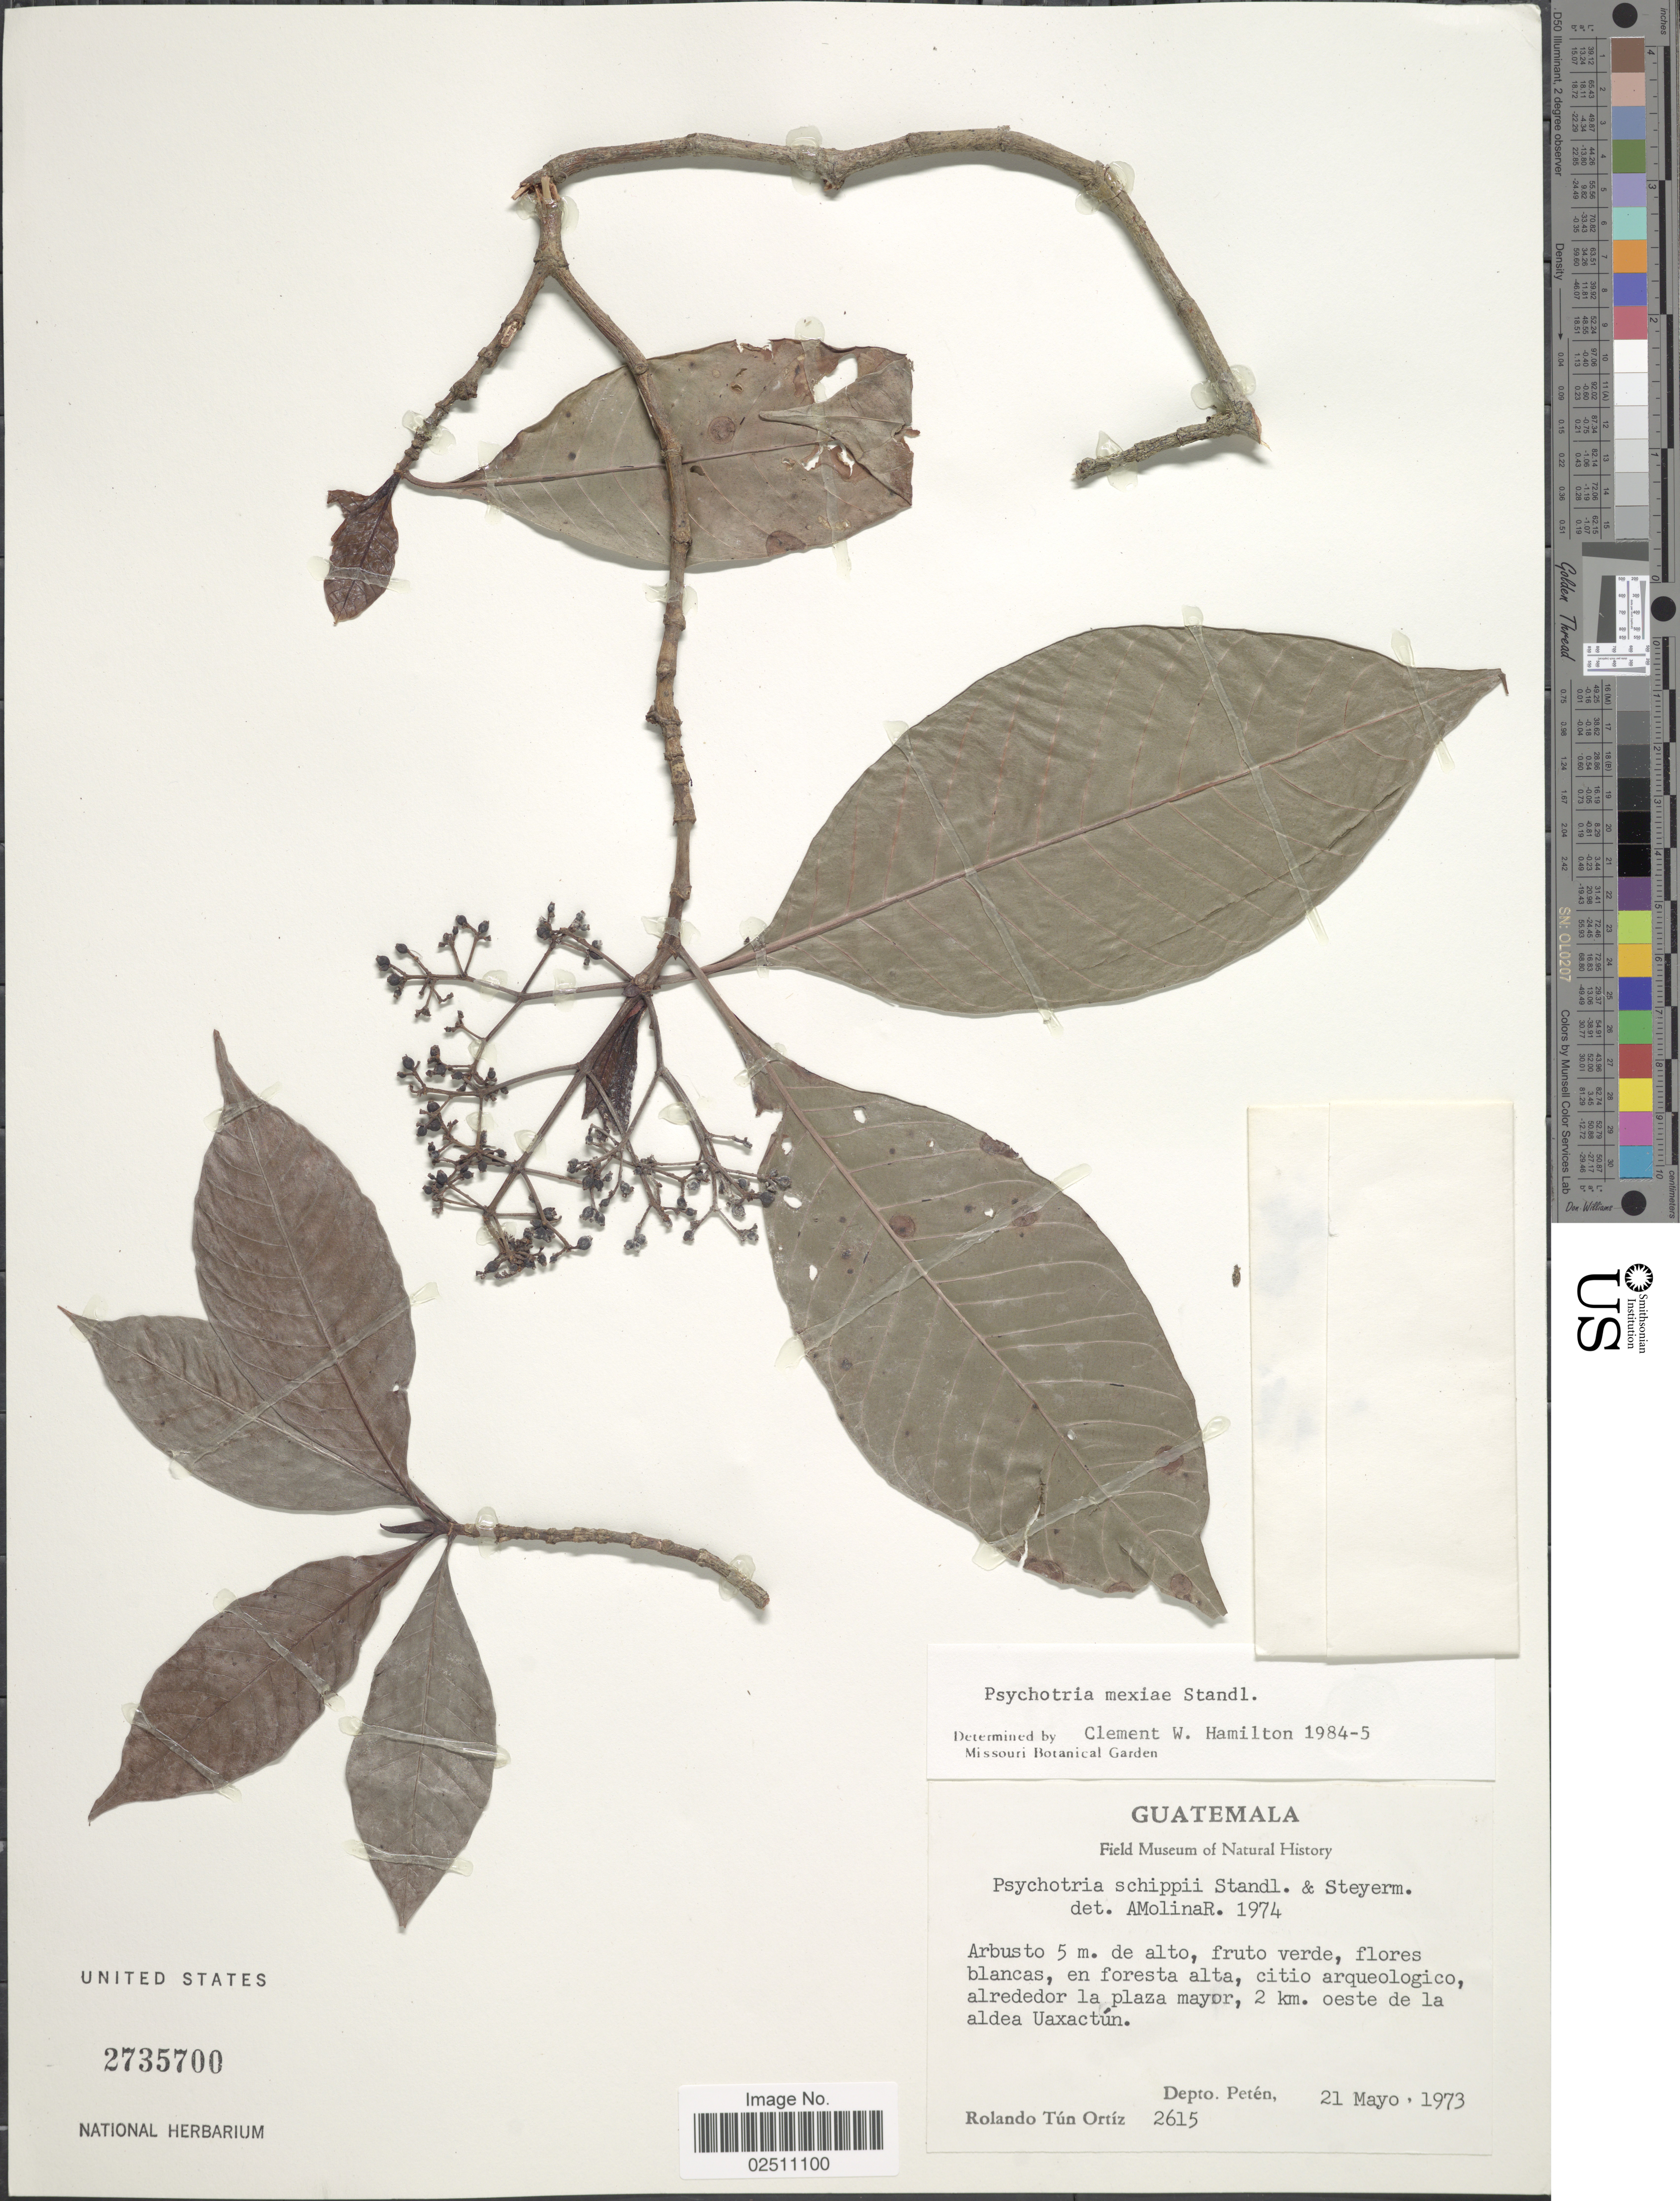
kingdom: Plantae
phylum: Tracheophyta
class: Magnoliopsida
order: Gentianales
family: Rubiaceae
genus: Psychotria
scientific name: Psychotria mexiae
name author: Standl.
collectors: R. T. Ortíz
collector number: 2615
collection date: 1973-05-21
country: Guatemala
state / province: El Petén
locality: Citio arqueologico, alrededor la plaza mayor, 2 km. oeste de la aldea Uacactun, Depto. Peten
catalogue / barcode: US 2735700